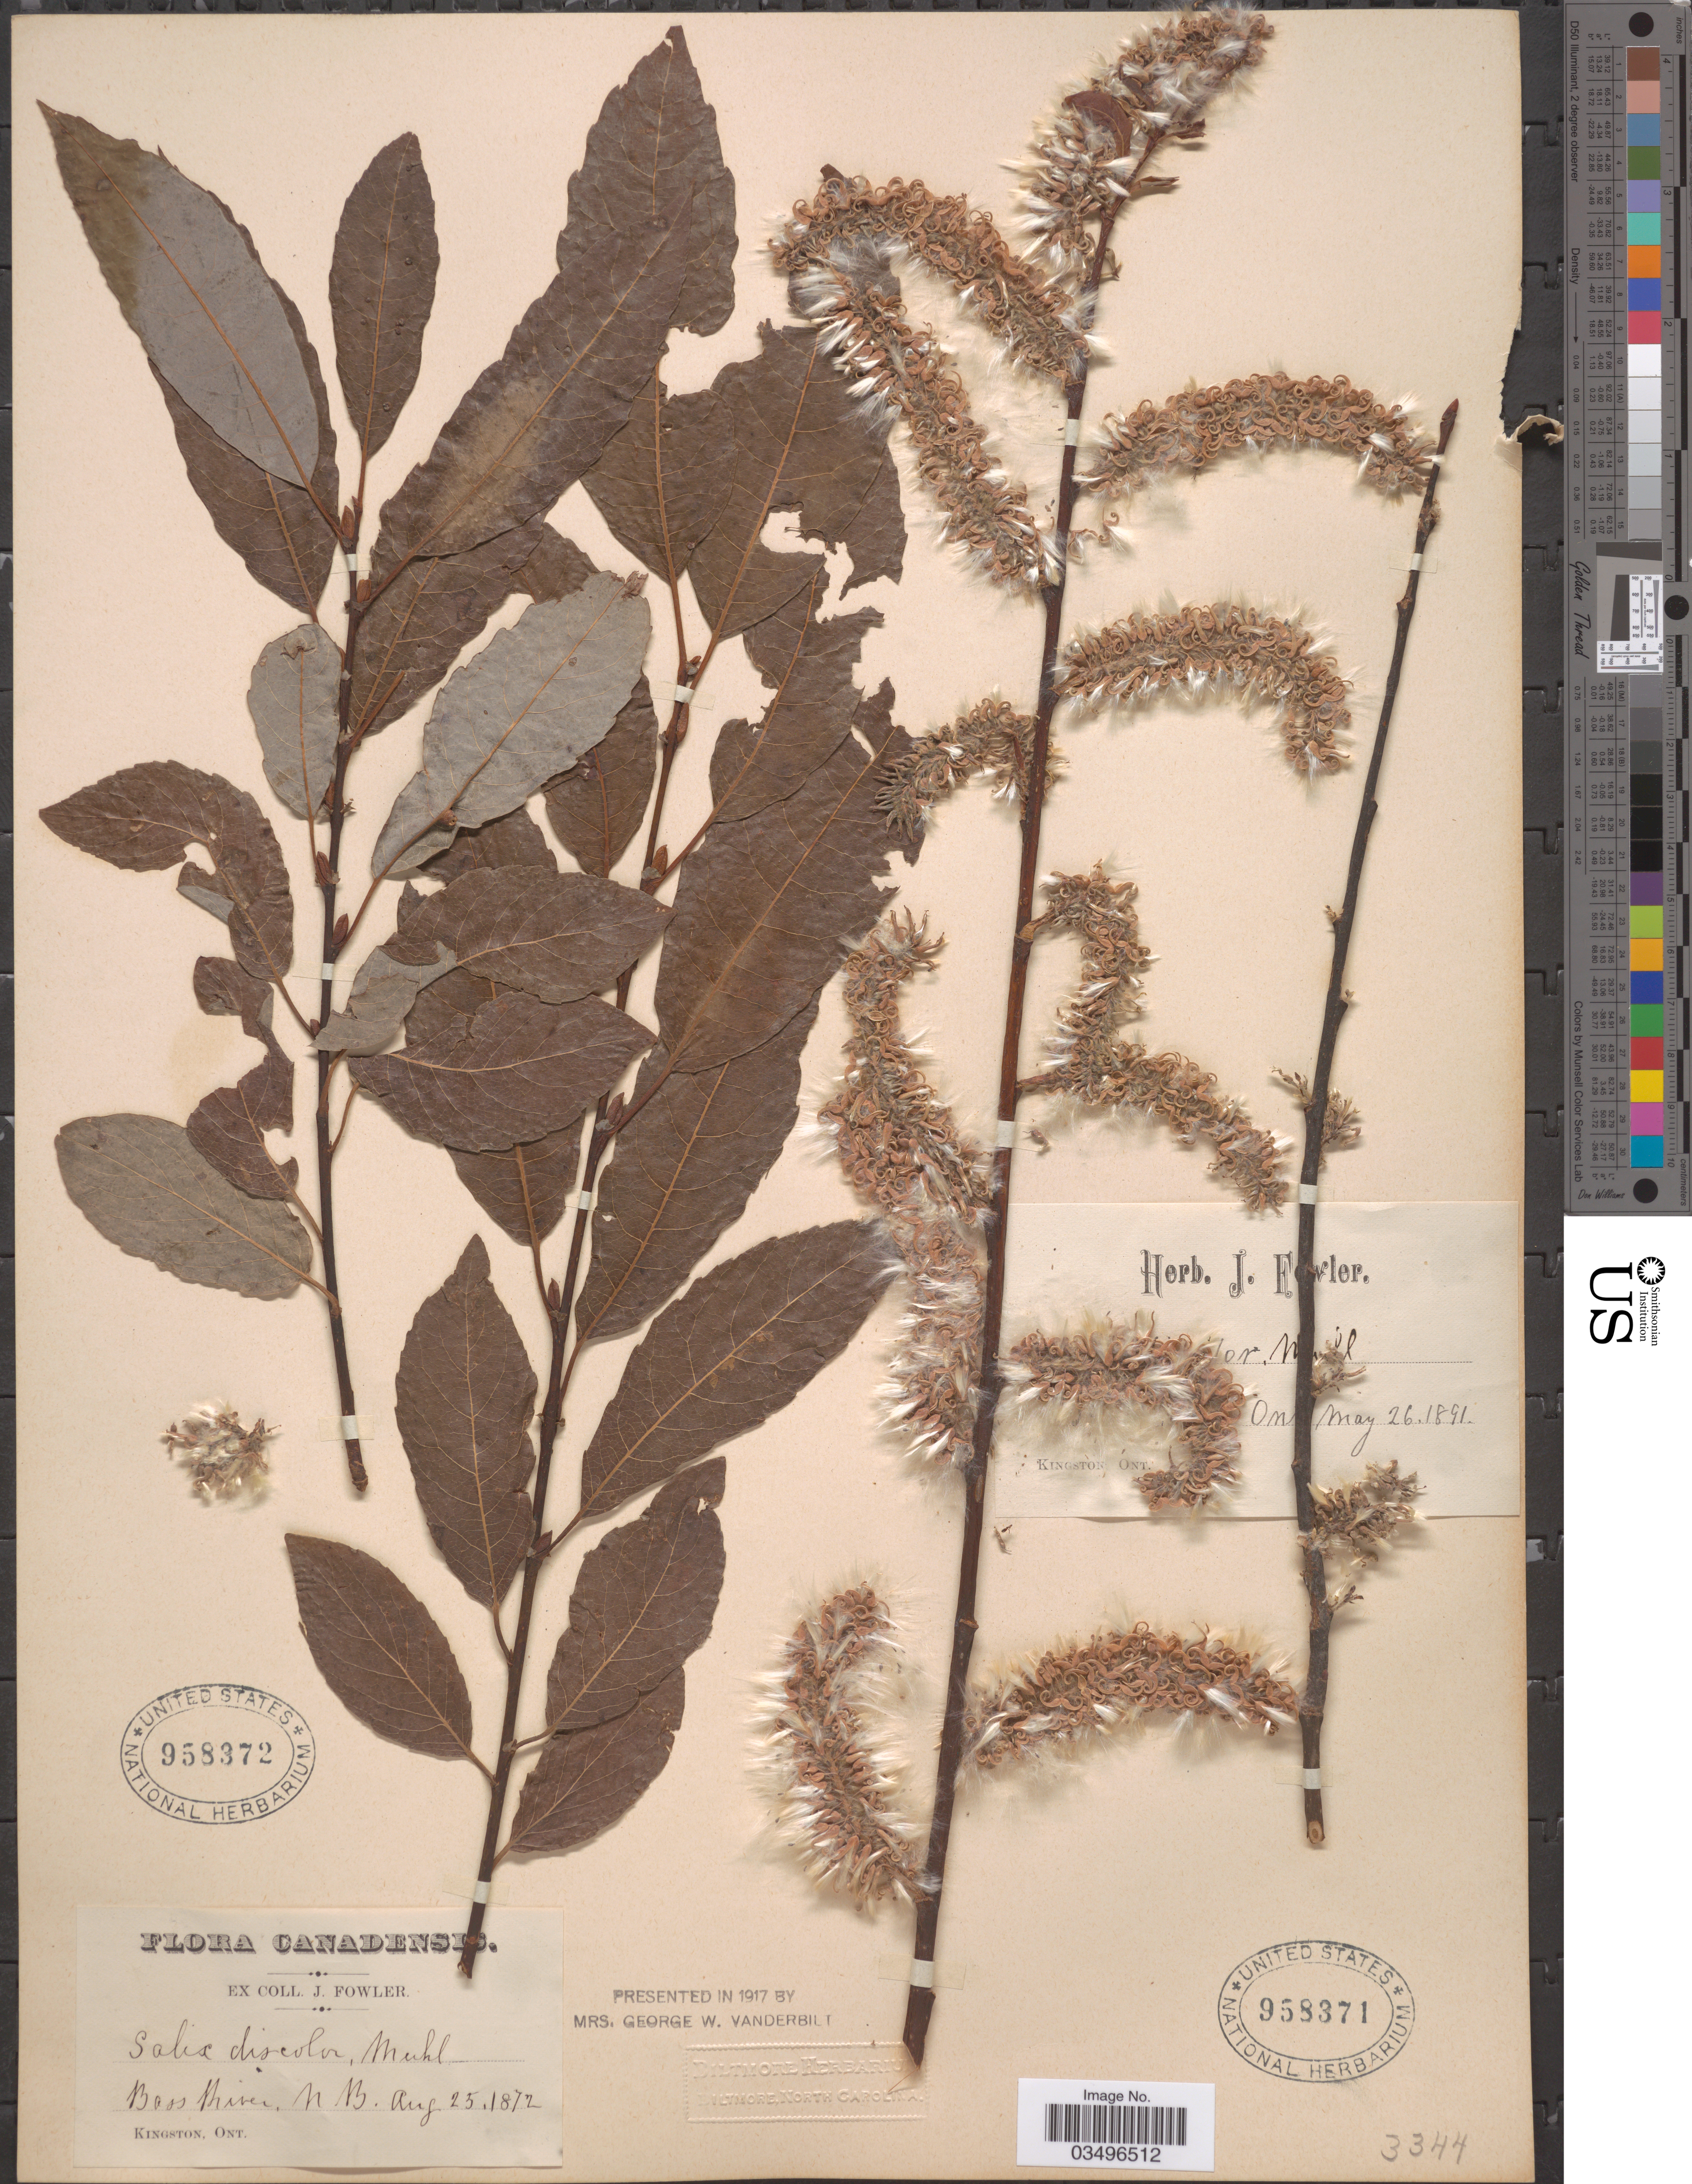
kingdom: Plantae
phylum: Tracheophyta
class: Magnoliopsida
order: Malpighiales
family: Salicaceae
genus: Salix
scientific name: Salix discolor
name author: Muhl.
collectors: J. Fowler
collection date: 1872-08-25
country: Canada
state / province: New Brunswick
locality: Bass River.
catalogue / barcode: US 958372